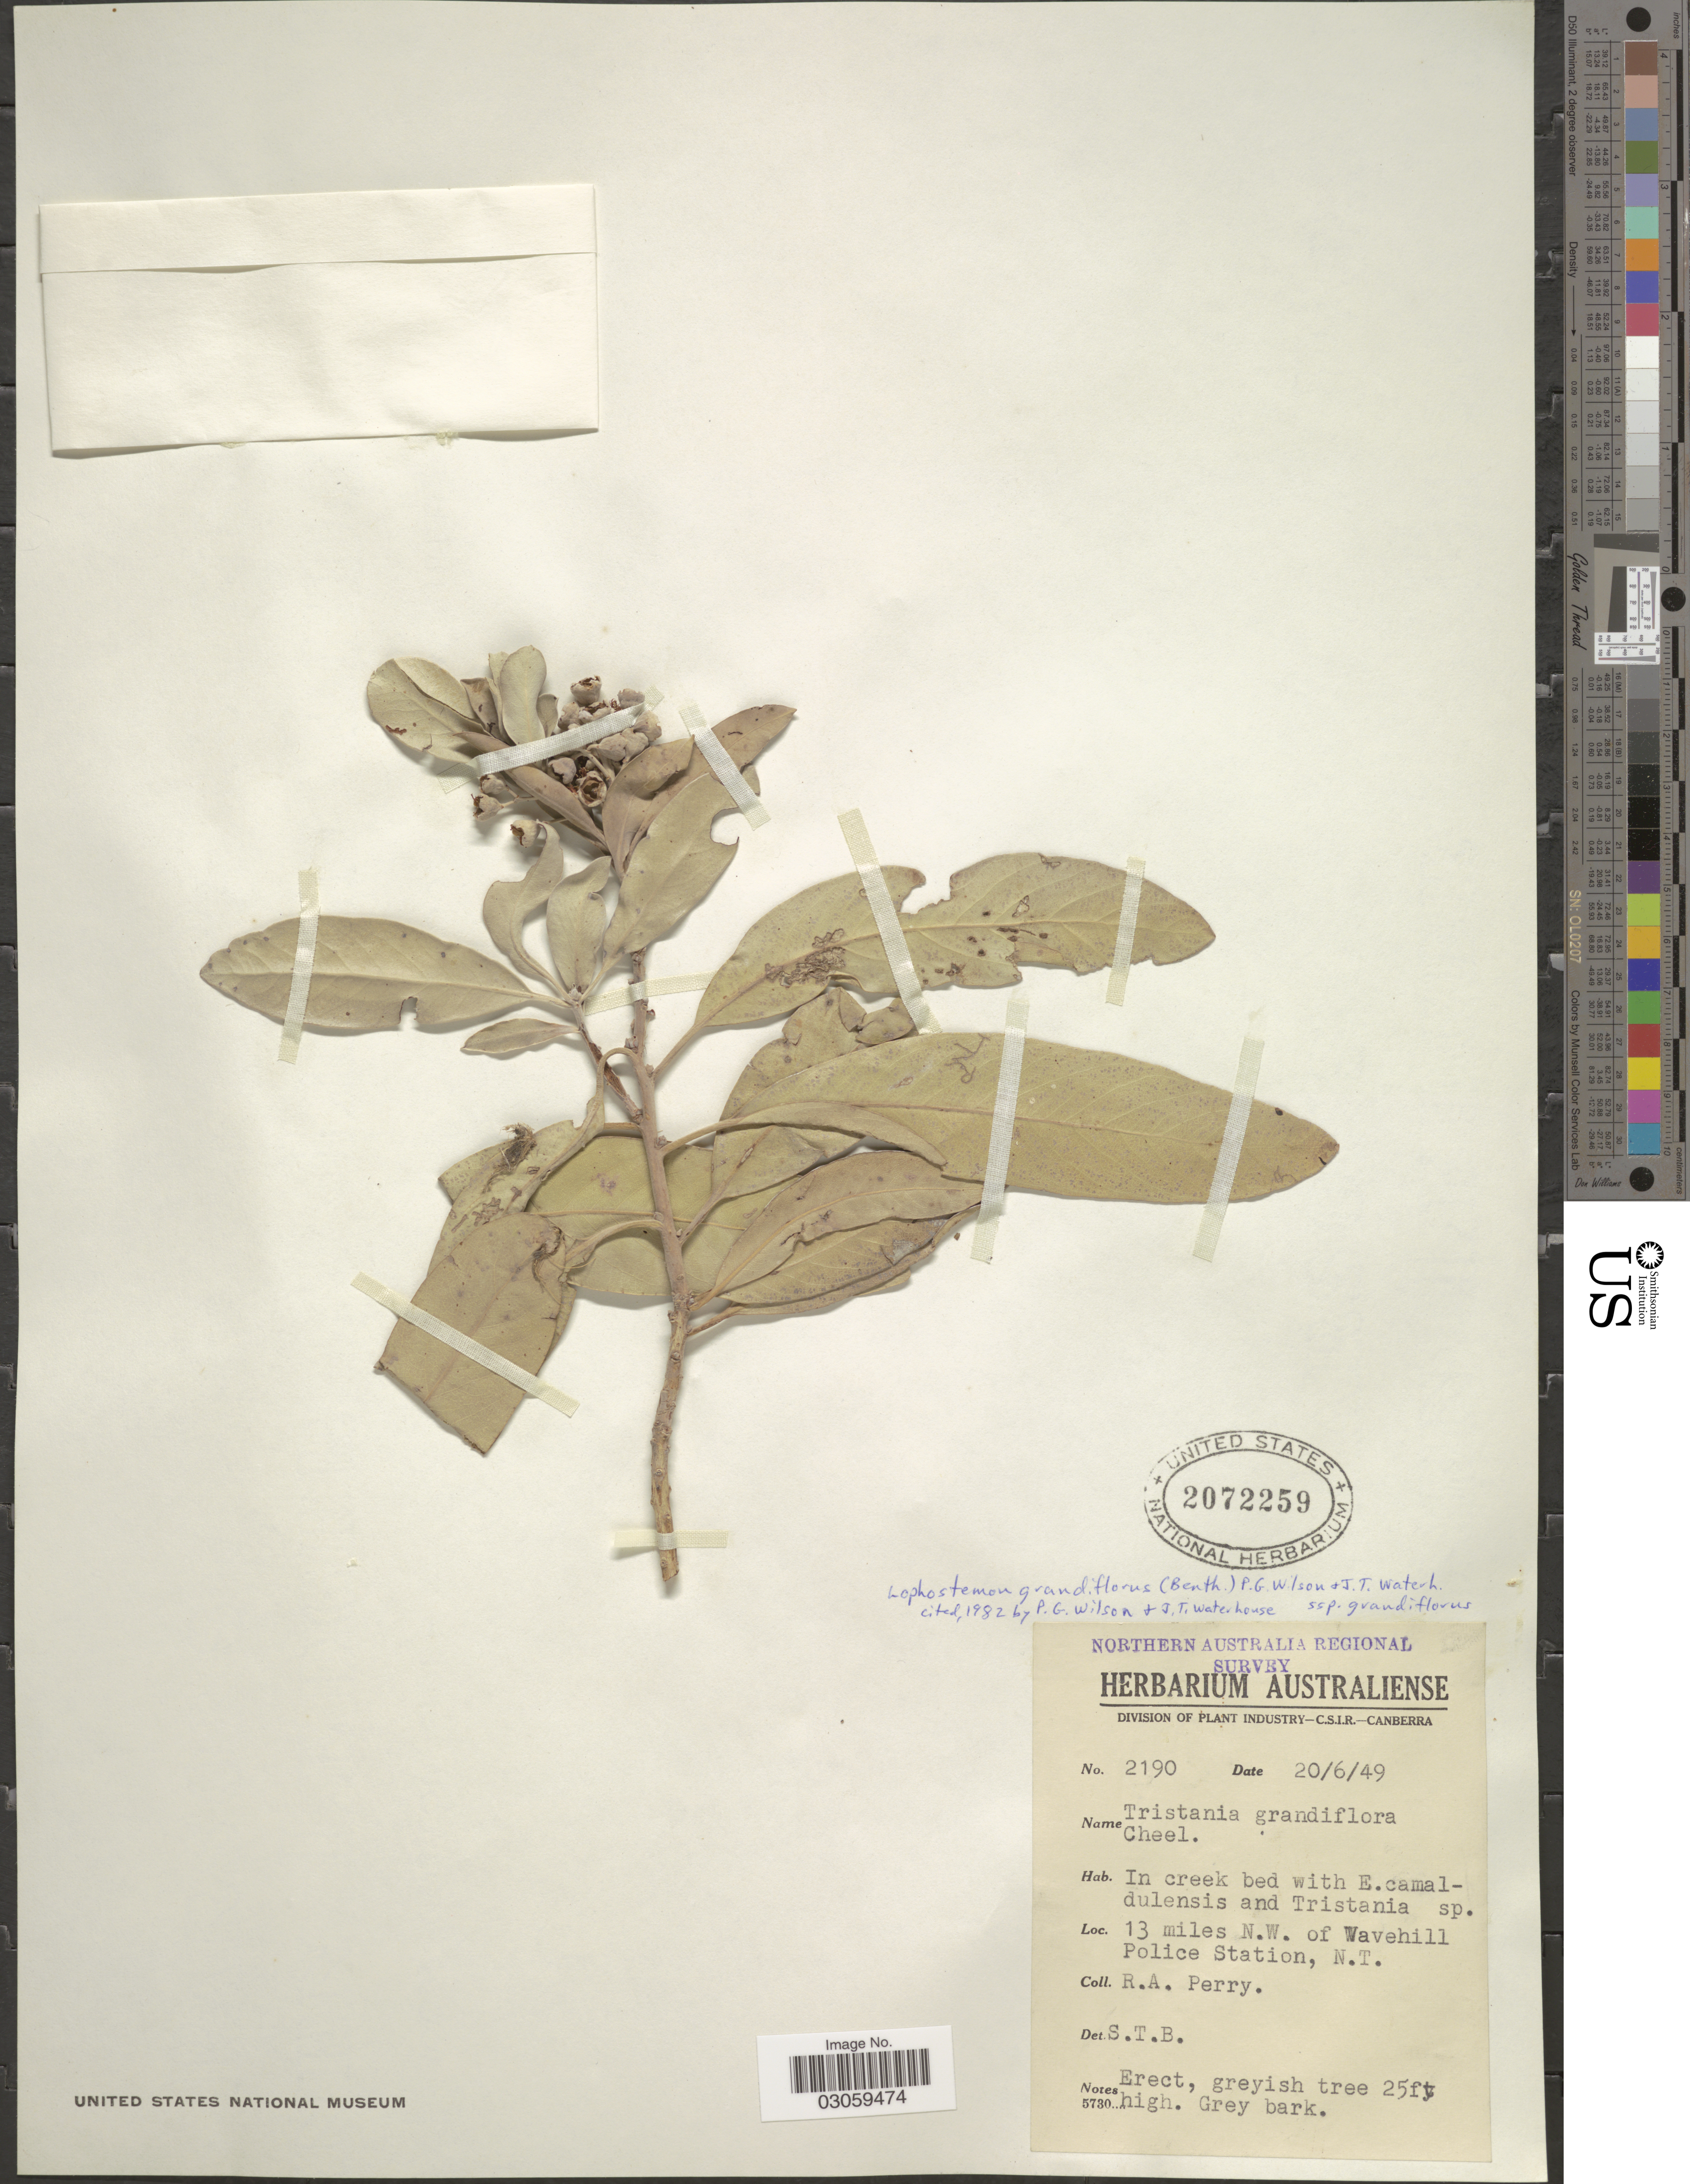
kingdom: Plantae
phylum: Tracheophyta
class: Magnoliopsida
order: Myrtales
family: Myrtaceae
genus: Lophostemon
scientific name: Lophostemon grandiflorus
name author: (Benth.) P.G. Wilson & J. T. Waterh.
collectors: Perry, R. A.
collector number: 2190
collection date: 1949-06-20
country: Australia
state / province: Northern Territory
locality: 13 miles N.W. of Wavehill Police Station, N.T.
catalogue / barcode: US 2072259